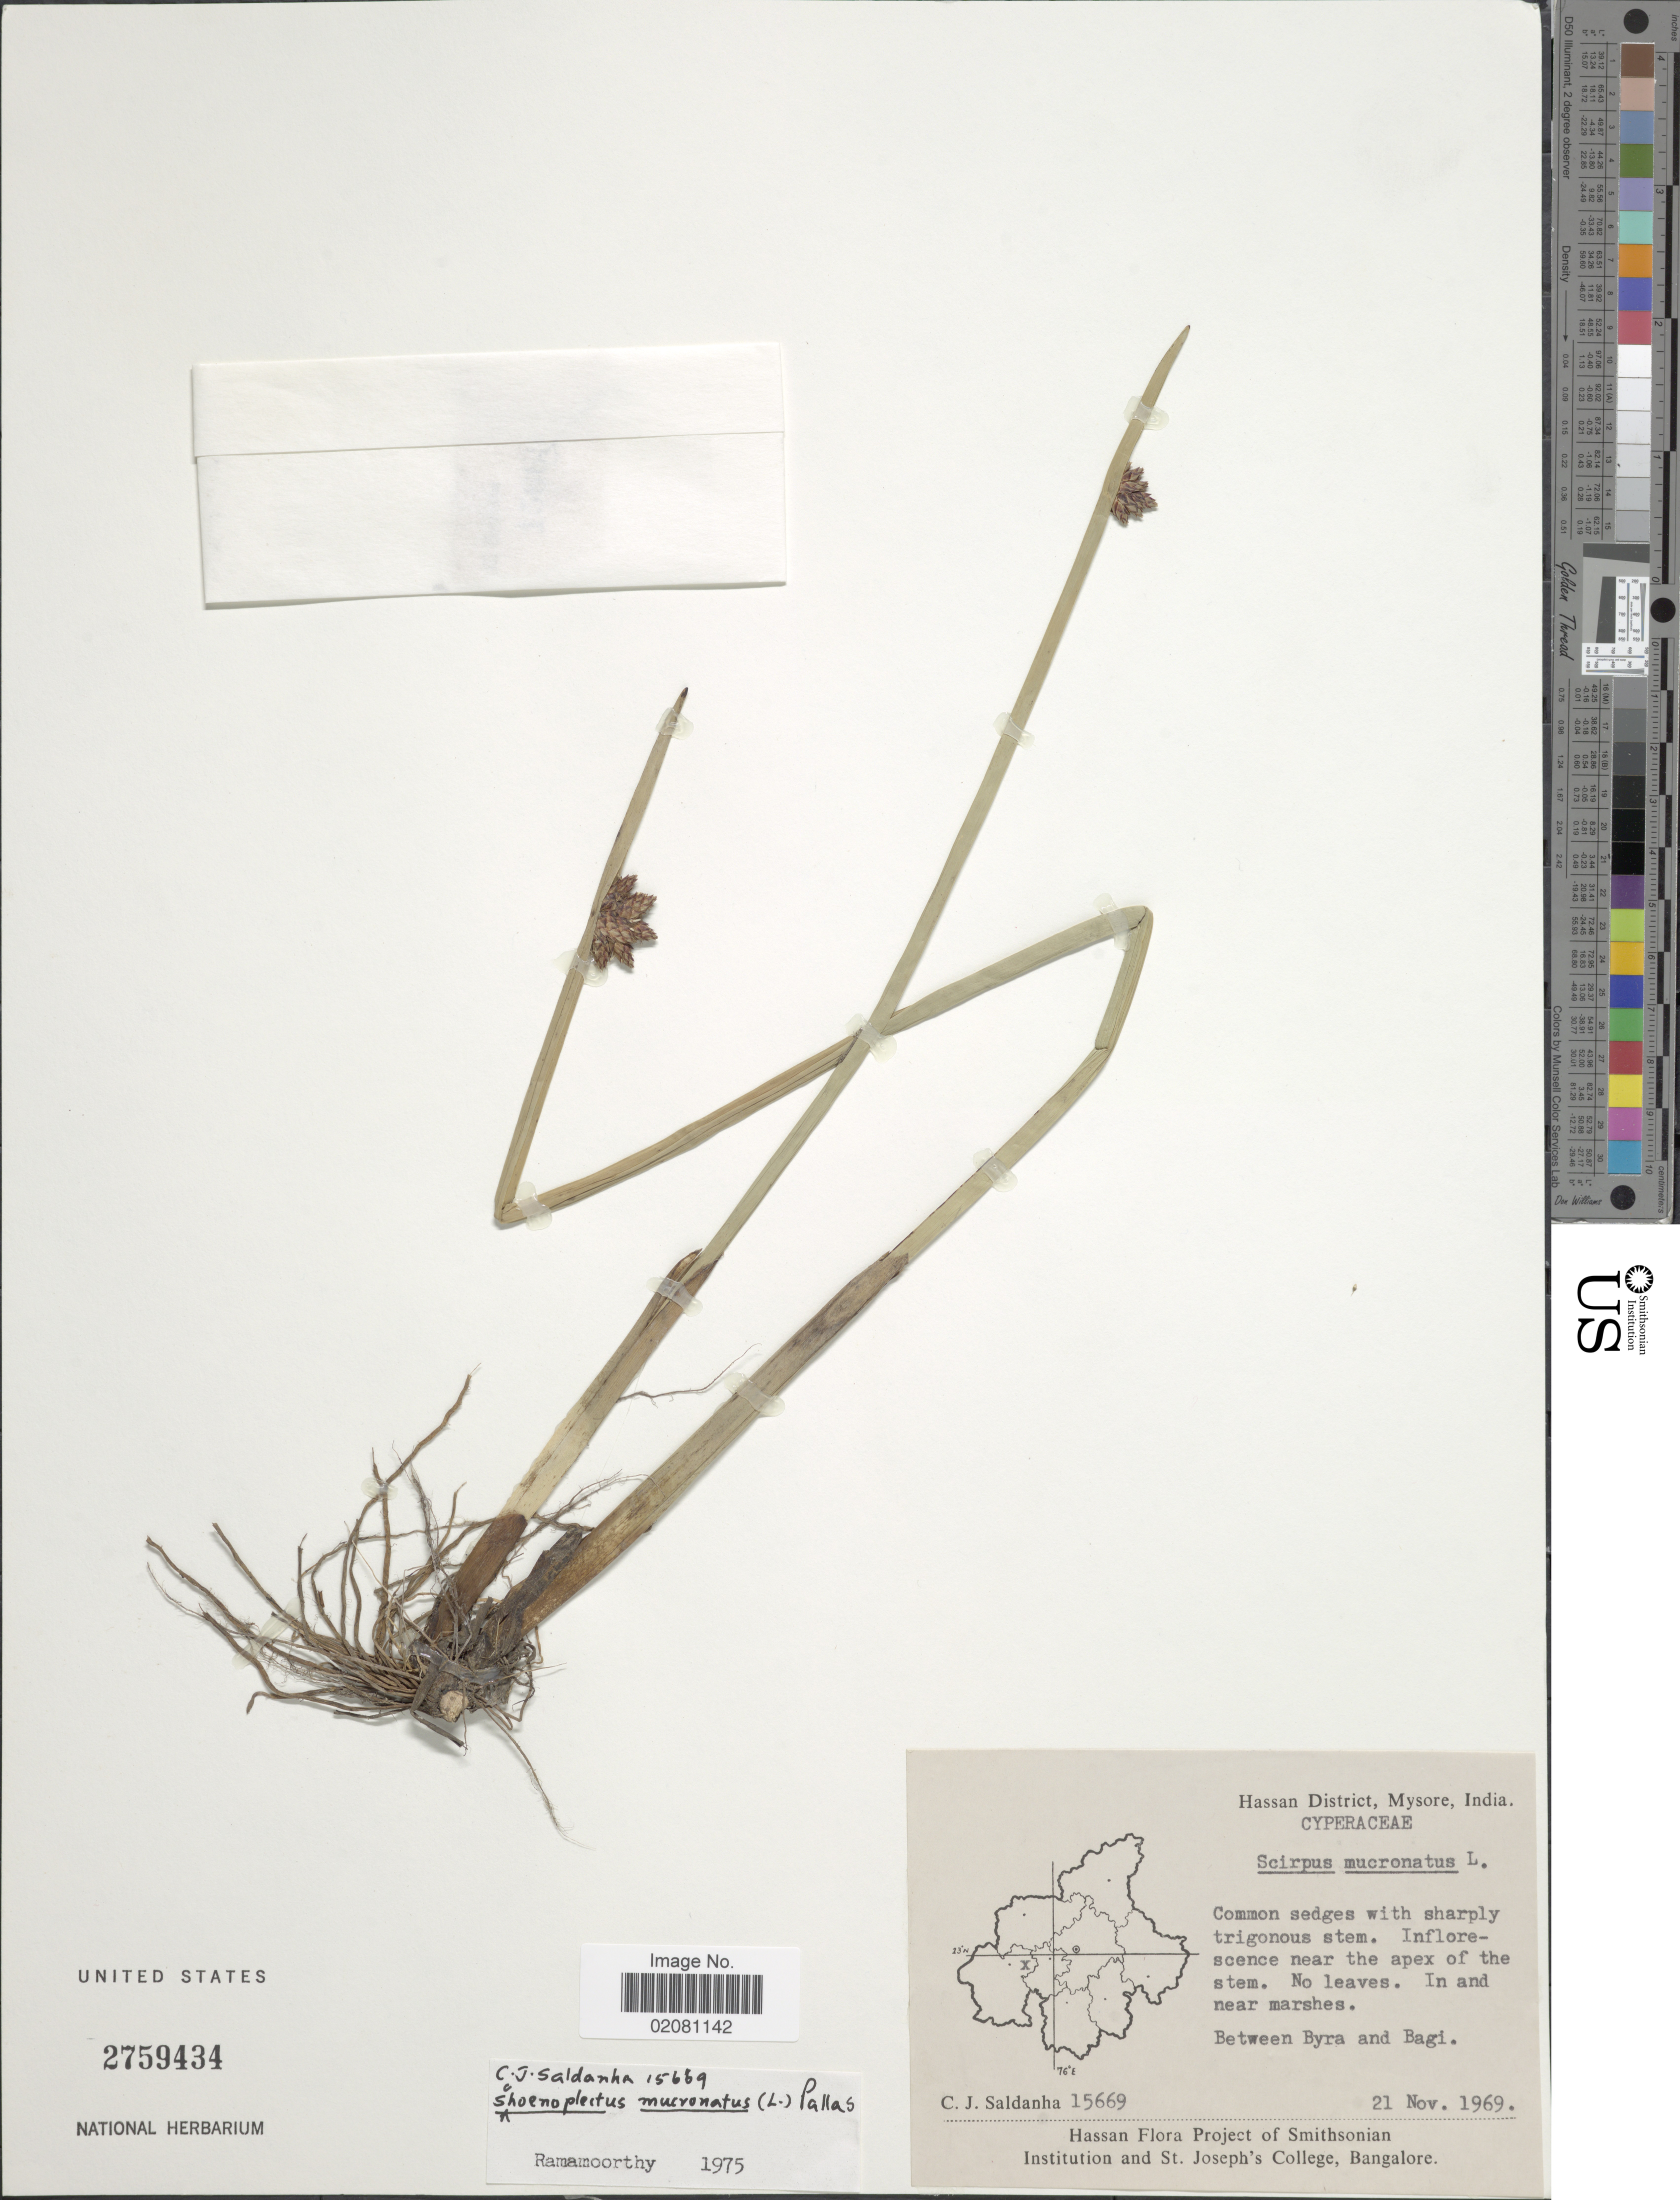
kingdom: Plantae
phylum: Tracheophyta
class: Liliopsida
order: Poales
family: Cyperaceae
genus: Schoenoplectus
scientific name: Schoenoplectus mucronatus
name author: (L.) Palla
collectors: C. J. Saldanha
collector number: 15669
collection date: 1969-11-21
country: India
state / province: Karnataka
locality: Hassan District, Mysore, India, Between Byre and Bagi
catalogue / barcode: US 2759434